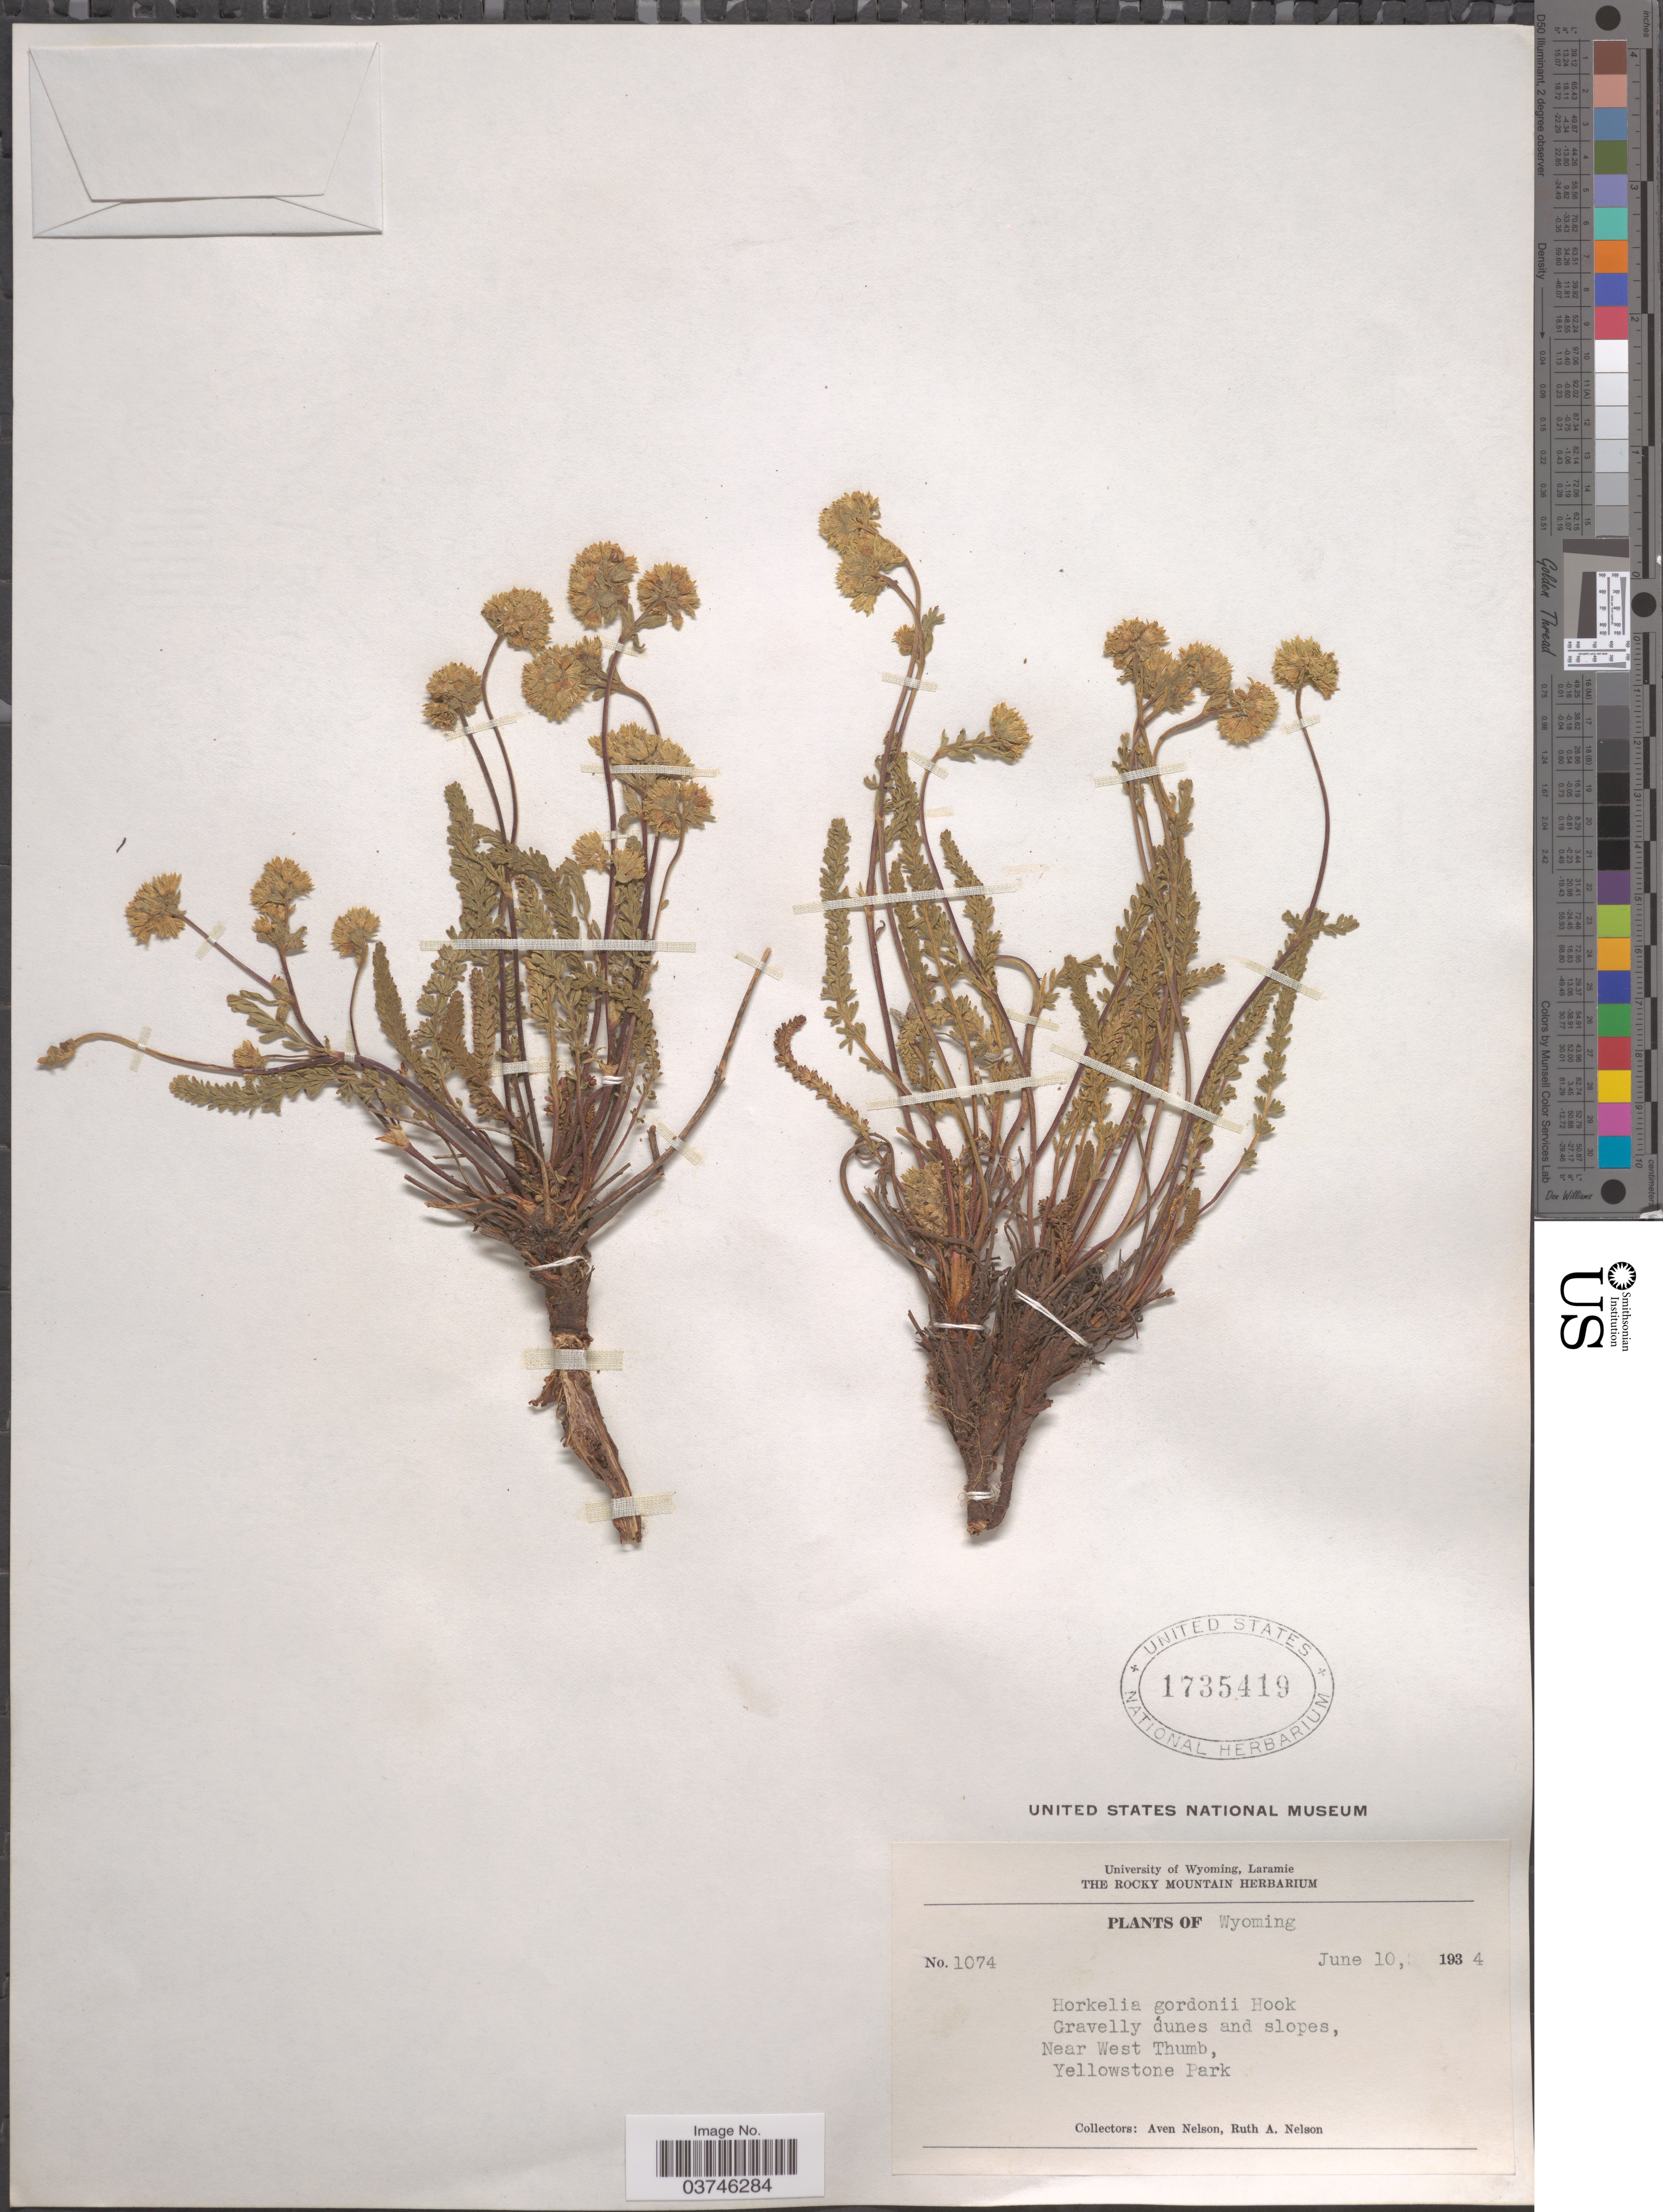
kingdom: Plantae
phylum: Tracheophyta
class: Magnoliopsida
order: Rosales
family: Rosaceae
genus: Potentilla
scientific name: Potentilla gordonii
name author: (Hook.) Greene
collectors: A. Nelson & R. A. Nelson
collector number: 1074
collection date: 1934-06-10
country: United States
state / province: Wyoming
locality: Near West Thumb, Yellowstone Park.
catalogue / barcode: US 1735419